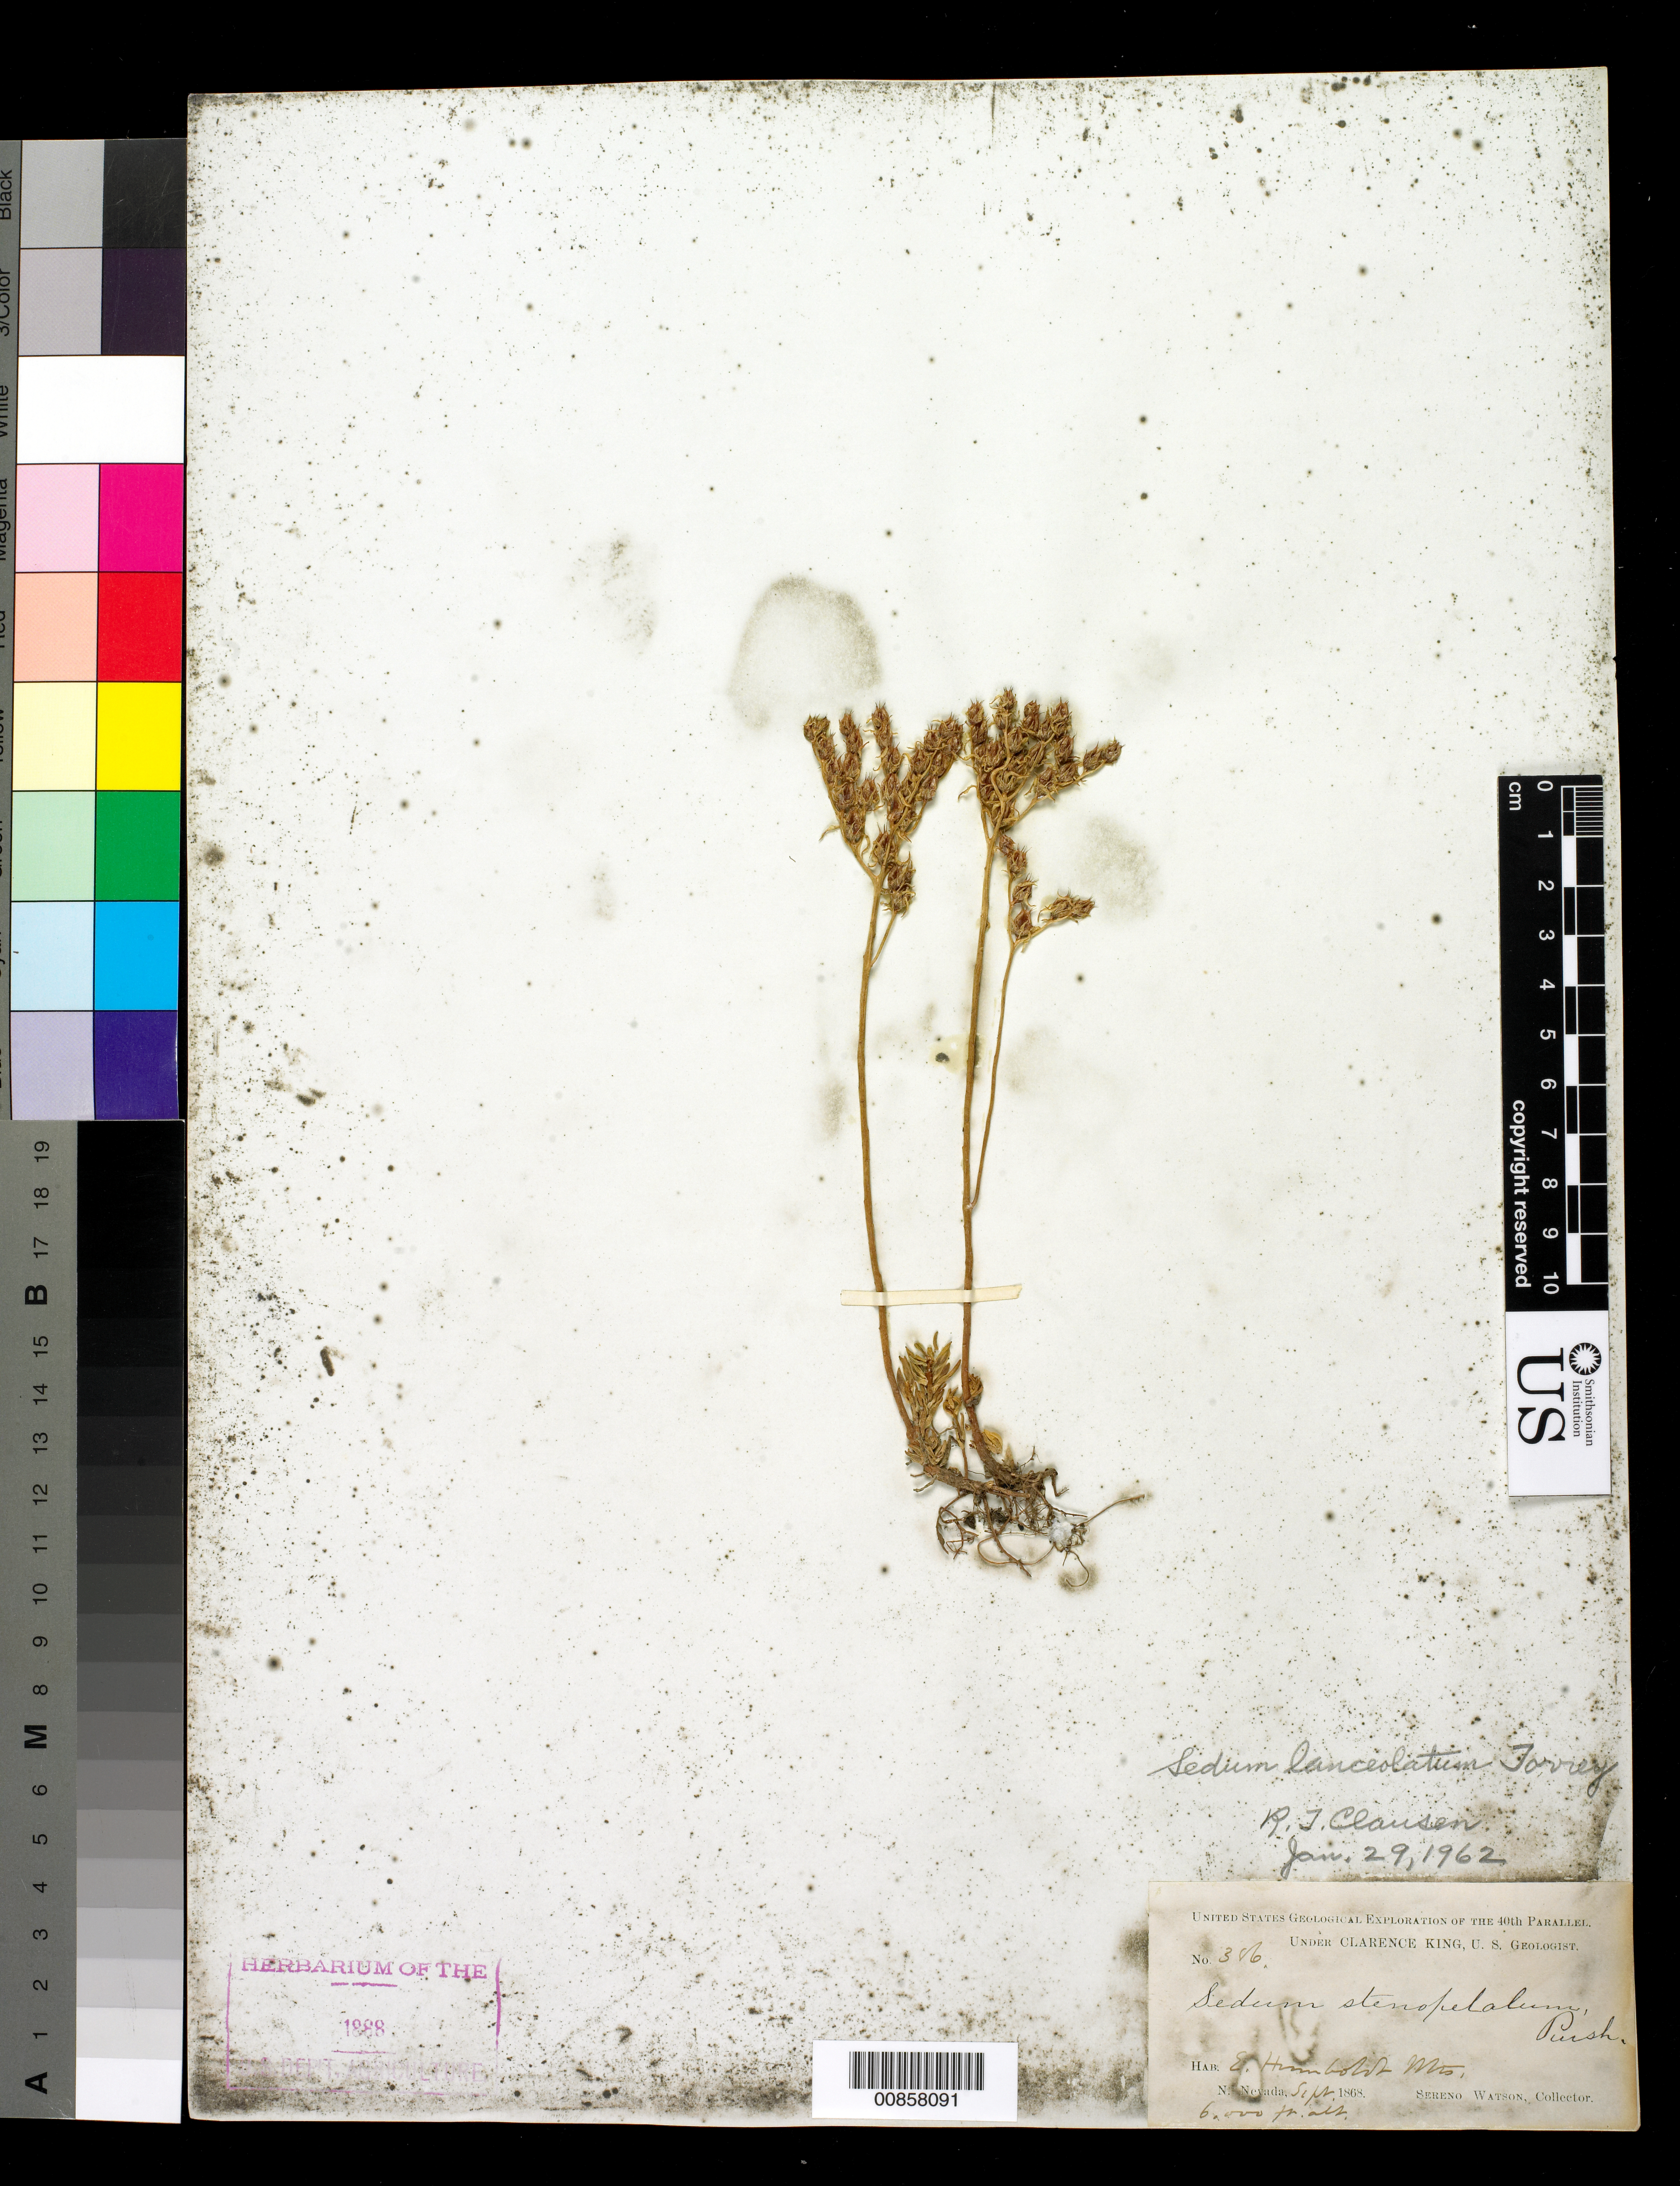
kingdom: Plantae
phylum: Tracheophyta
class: Magnoliopsida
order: Saxifragales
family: Crassulaceae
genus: Sedum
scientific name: Sedum lanceolatum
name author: Torr.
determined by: Clausen, R. J.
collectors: S. Watson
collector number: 386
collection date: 1868-09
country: United States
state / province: Nevada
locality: E. Humboldt Mtns., N. Nevada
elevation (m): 1829